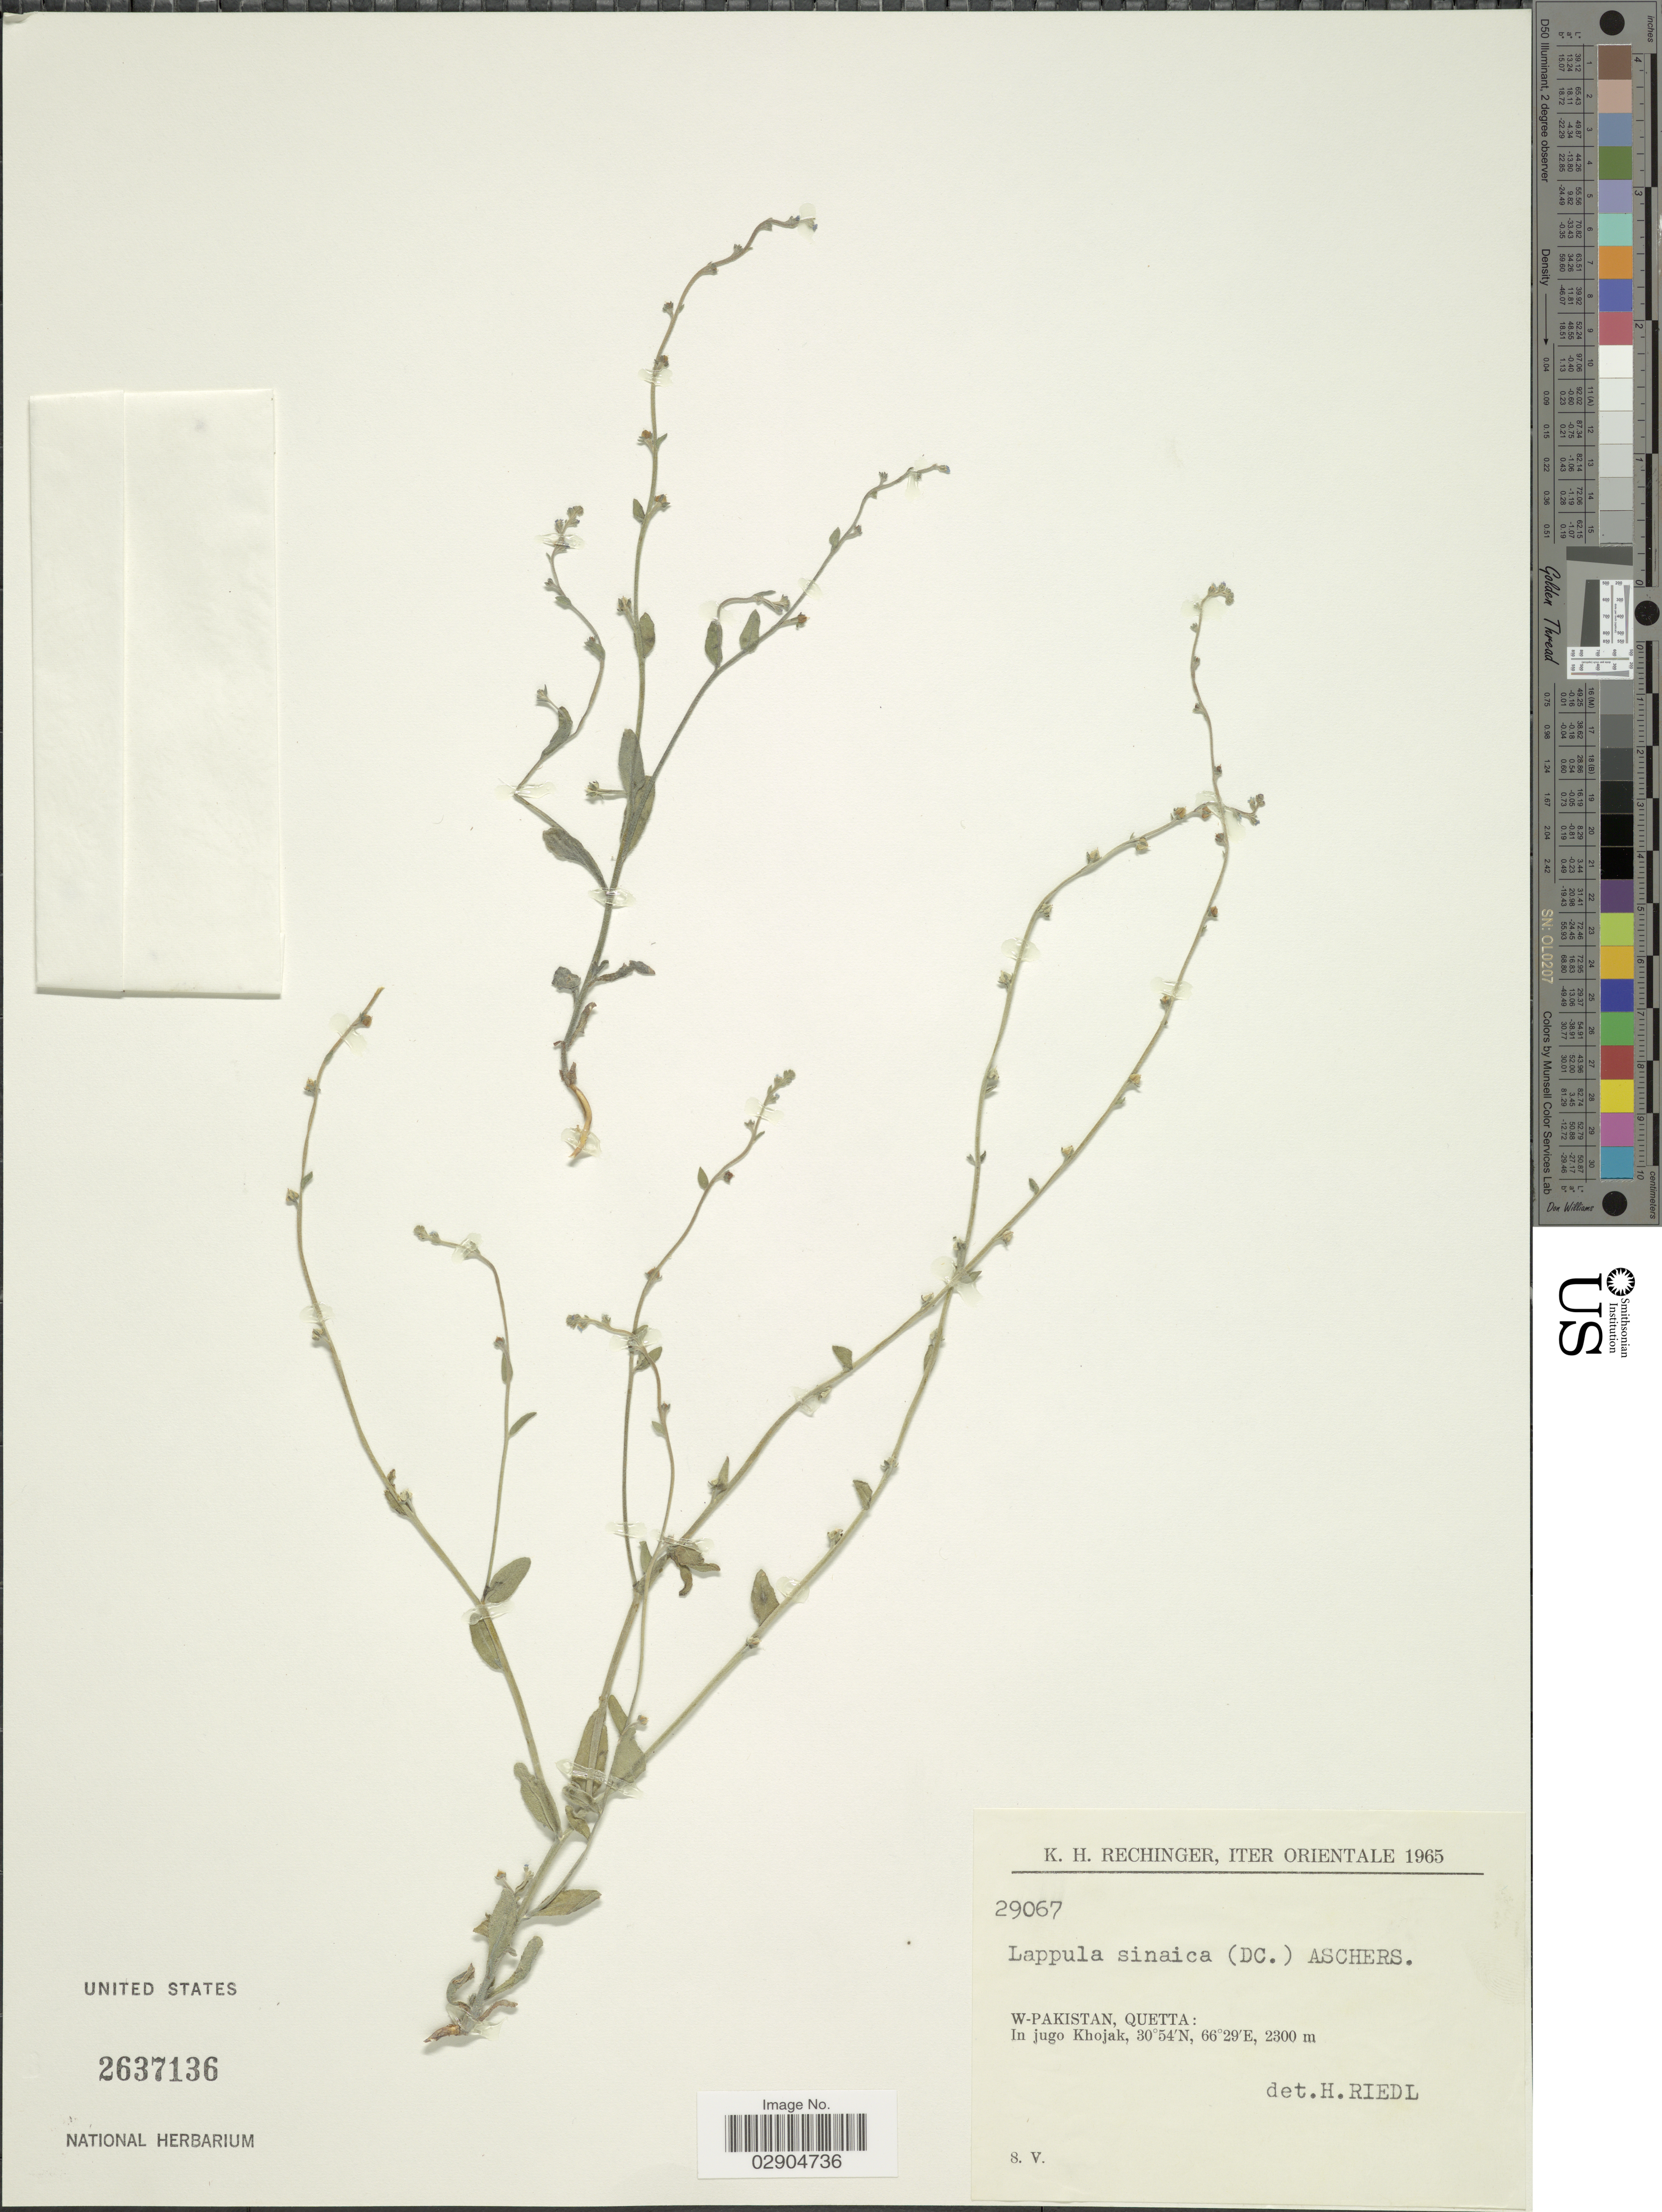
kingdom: Plantae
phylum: Tracheophyta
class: Magnoliopsida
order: Boraginales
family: Boraginaceae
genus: Lappula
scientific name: Lappula sinaica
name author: (A. DC.) Asch. & Schweinf.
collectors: K. H. Rechinger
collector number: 29067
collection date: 1965-05-08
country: Pakistan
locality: W-Pakistan, Quetta: In jugo Khojak.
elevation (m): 2300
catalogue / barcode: US 2637136